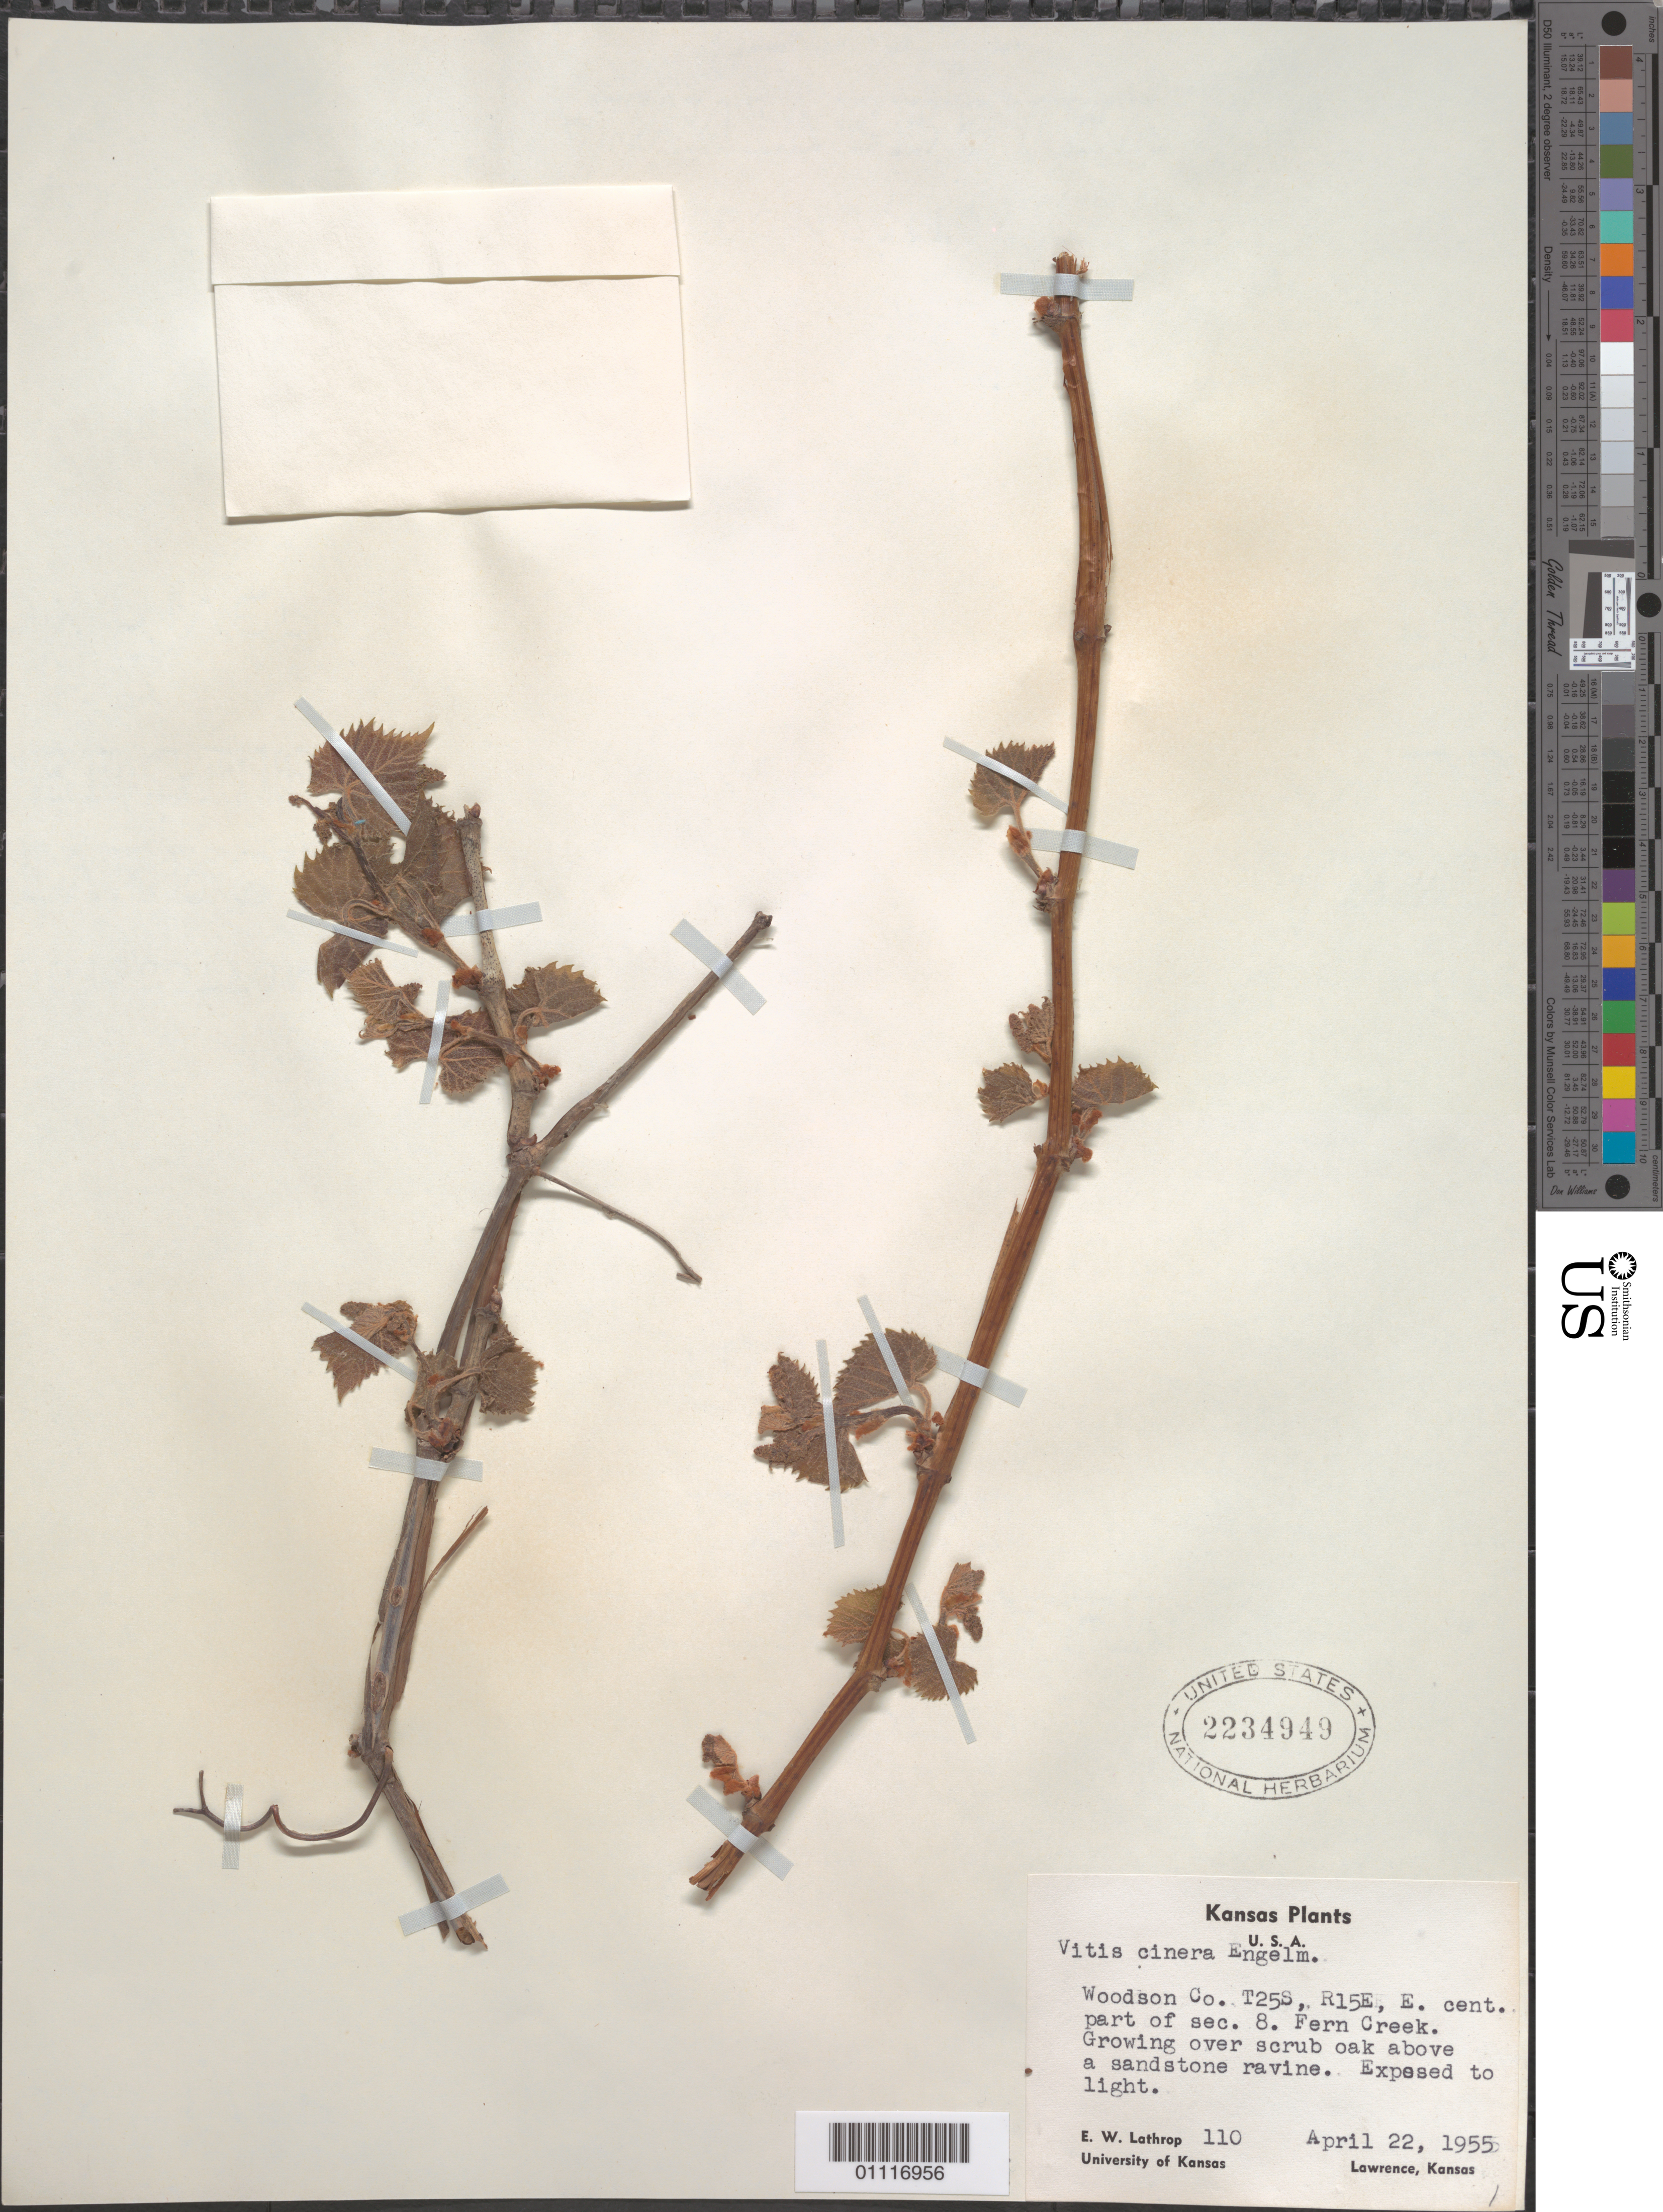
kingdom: Plantae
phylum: Tracheophyta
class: Magnoliopsida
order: Vitales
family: Vitaceae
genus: Vitis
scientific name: Vitis cinerea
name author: (Engelm.) Millardet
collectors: E. W. Lathrop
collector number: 110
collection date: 1955-04-22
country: United States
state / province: Kansas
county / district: Woodson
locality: T25S, R15E, E. cent. part of sec. 8. Fern Creek.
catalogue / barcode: US 2234949